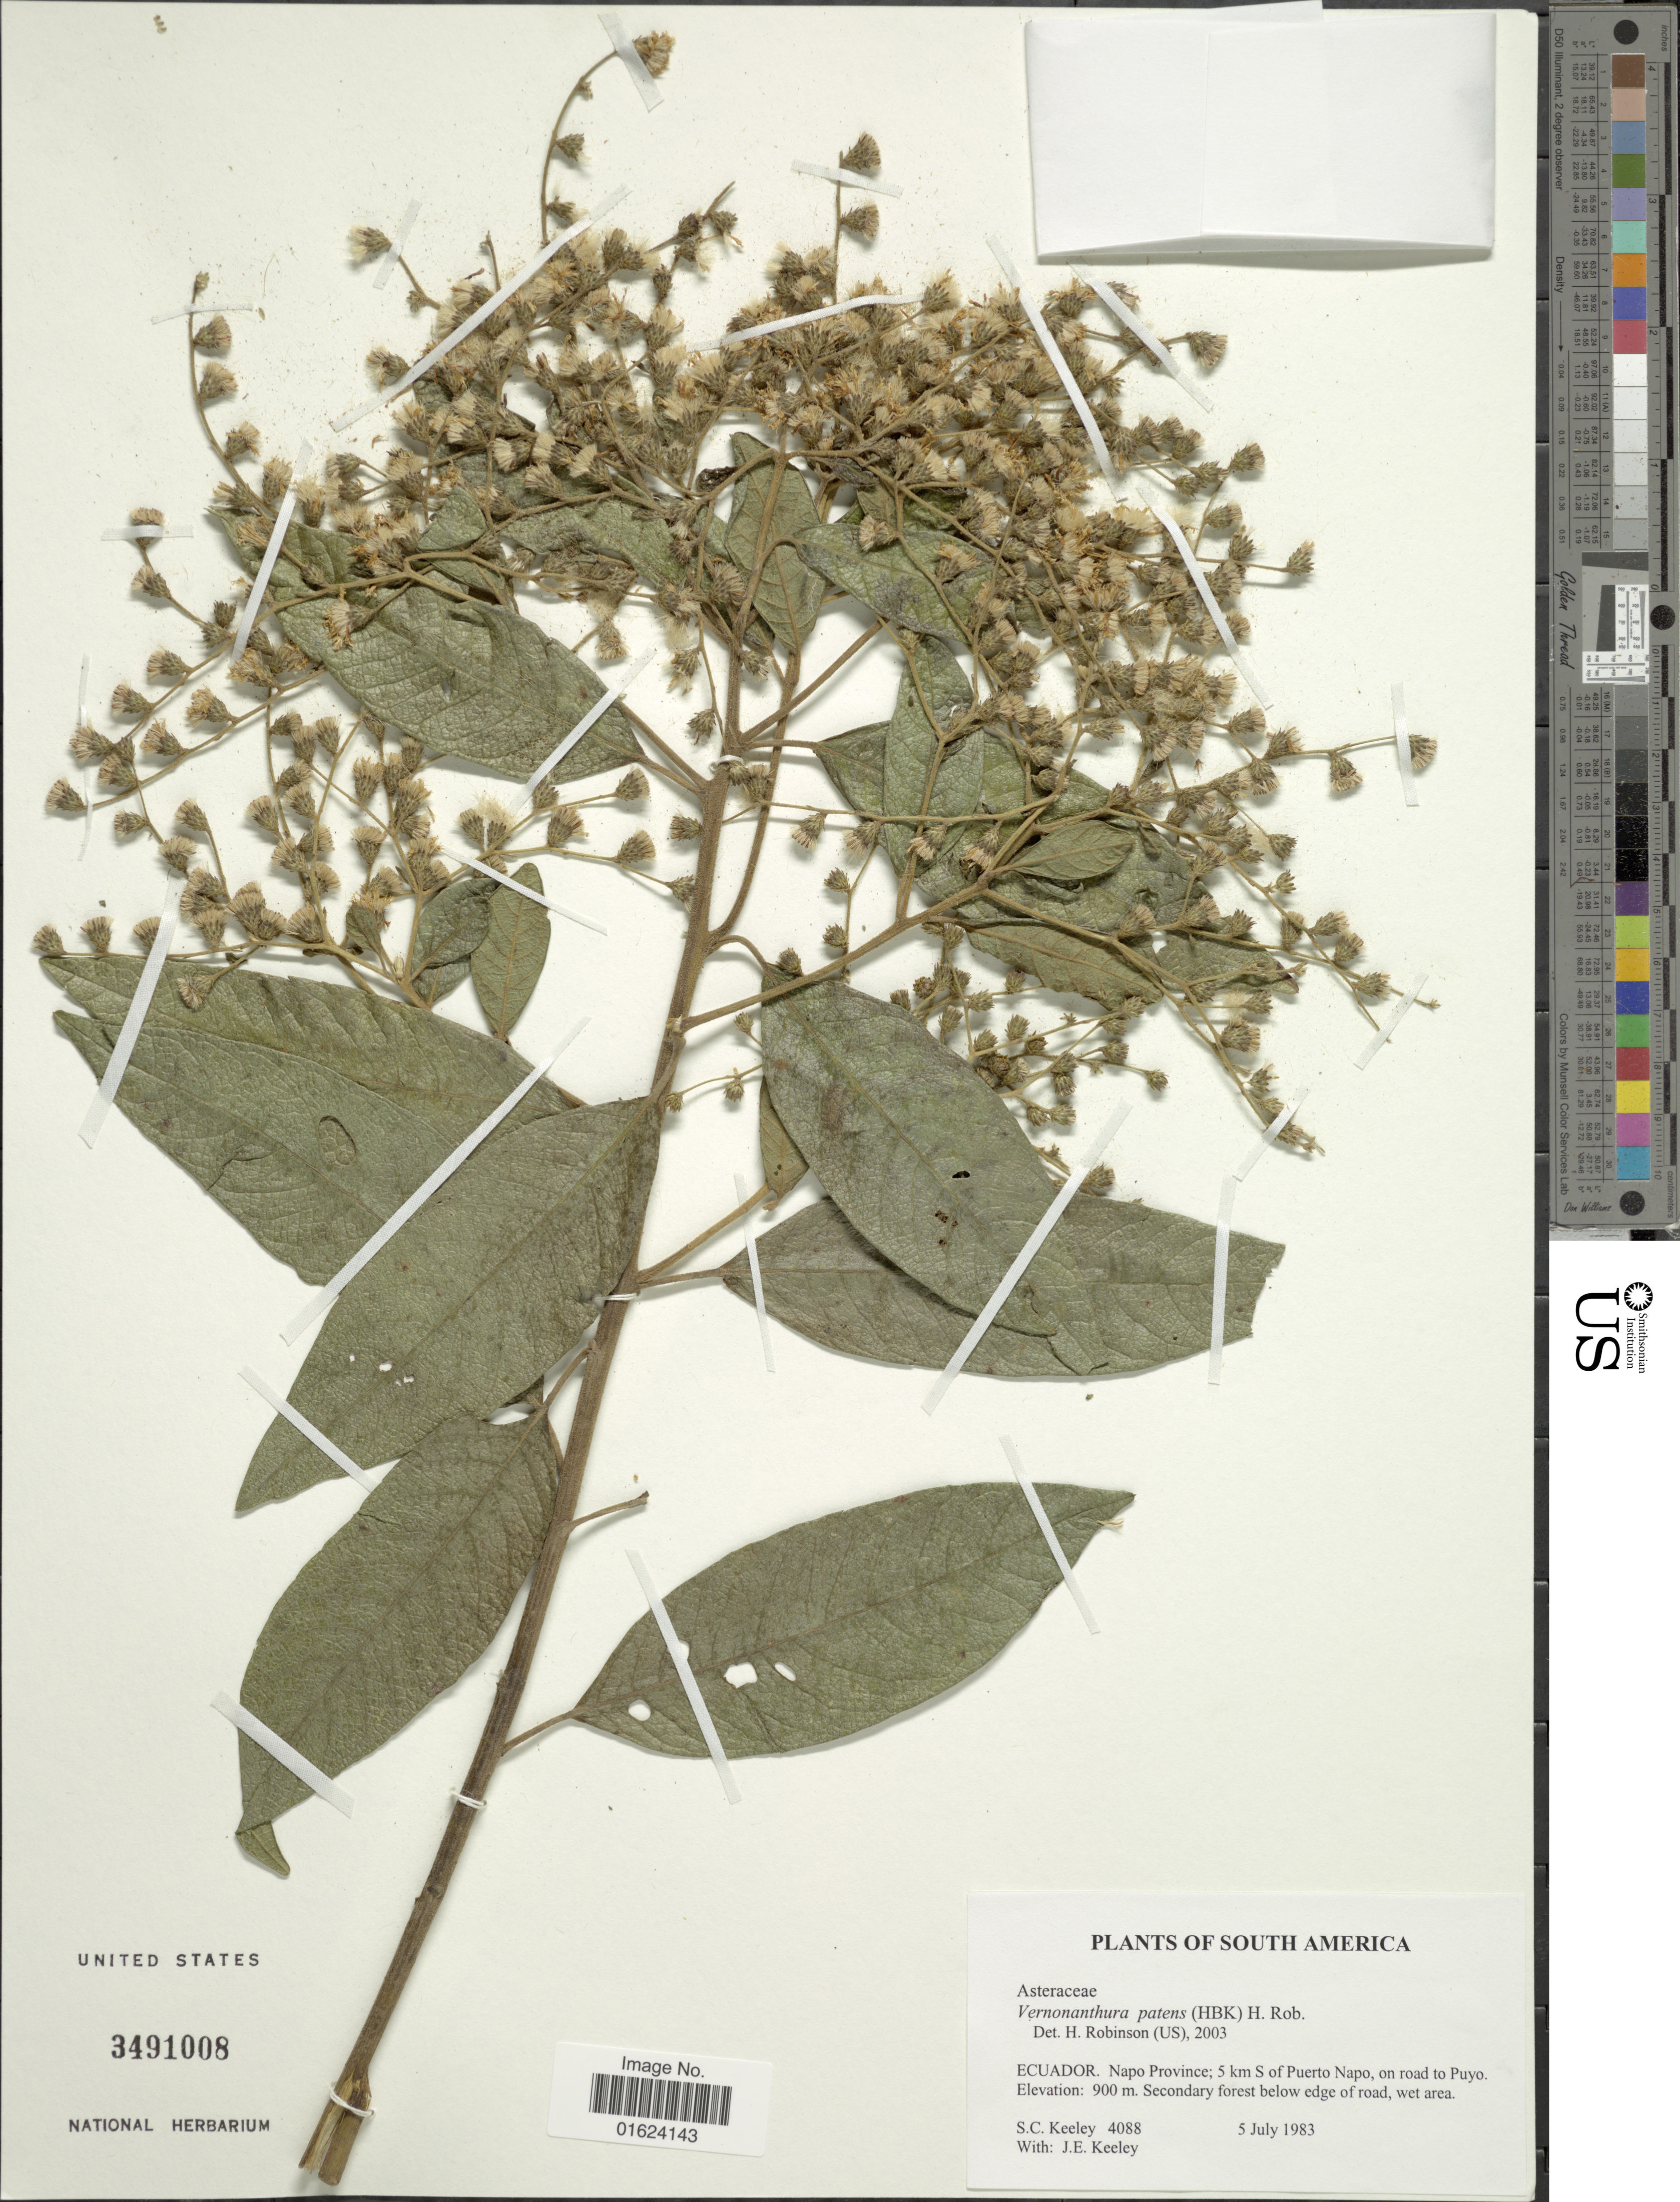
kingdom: Plantae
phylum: Tracheophyta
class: Magnoliopsida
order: Asterales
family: Asteraceae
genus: Vernonanthura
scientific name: Vernonanthura patens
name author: (Kunth) H. Rob.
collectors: S. C. Keeley & J. E. Keeley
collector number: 4088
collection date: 1983-07-05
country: Ecuador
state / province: Napo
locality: Ecuador. napo Province; 5 km S of Puert Napo, on road to Puyo.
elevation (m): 900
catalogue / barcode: US 3491008